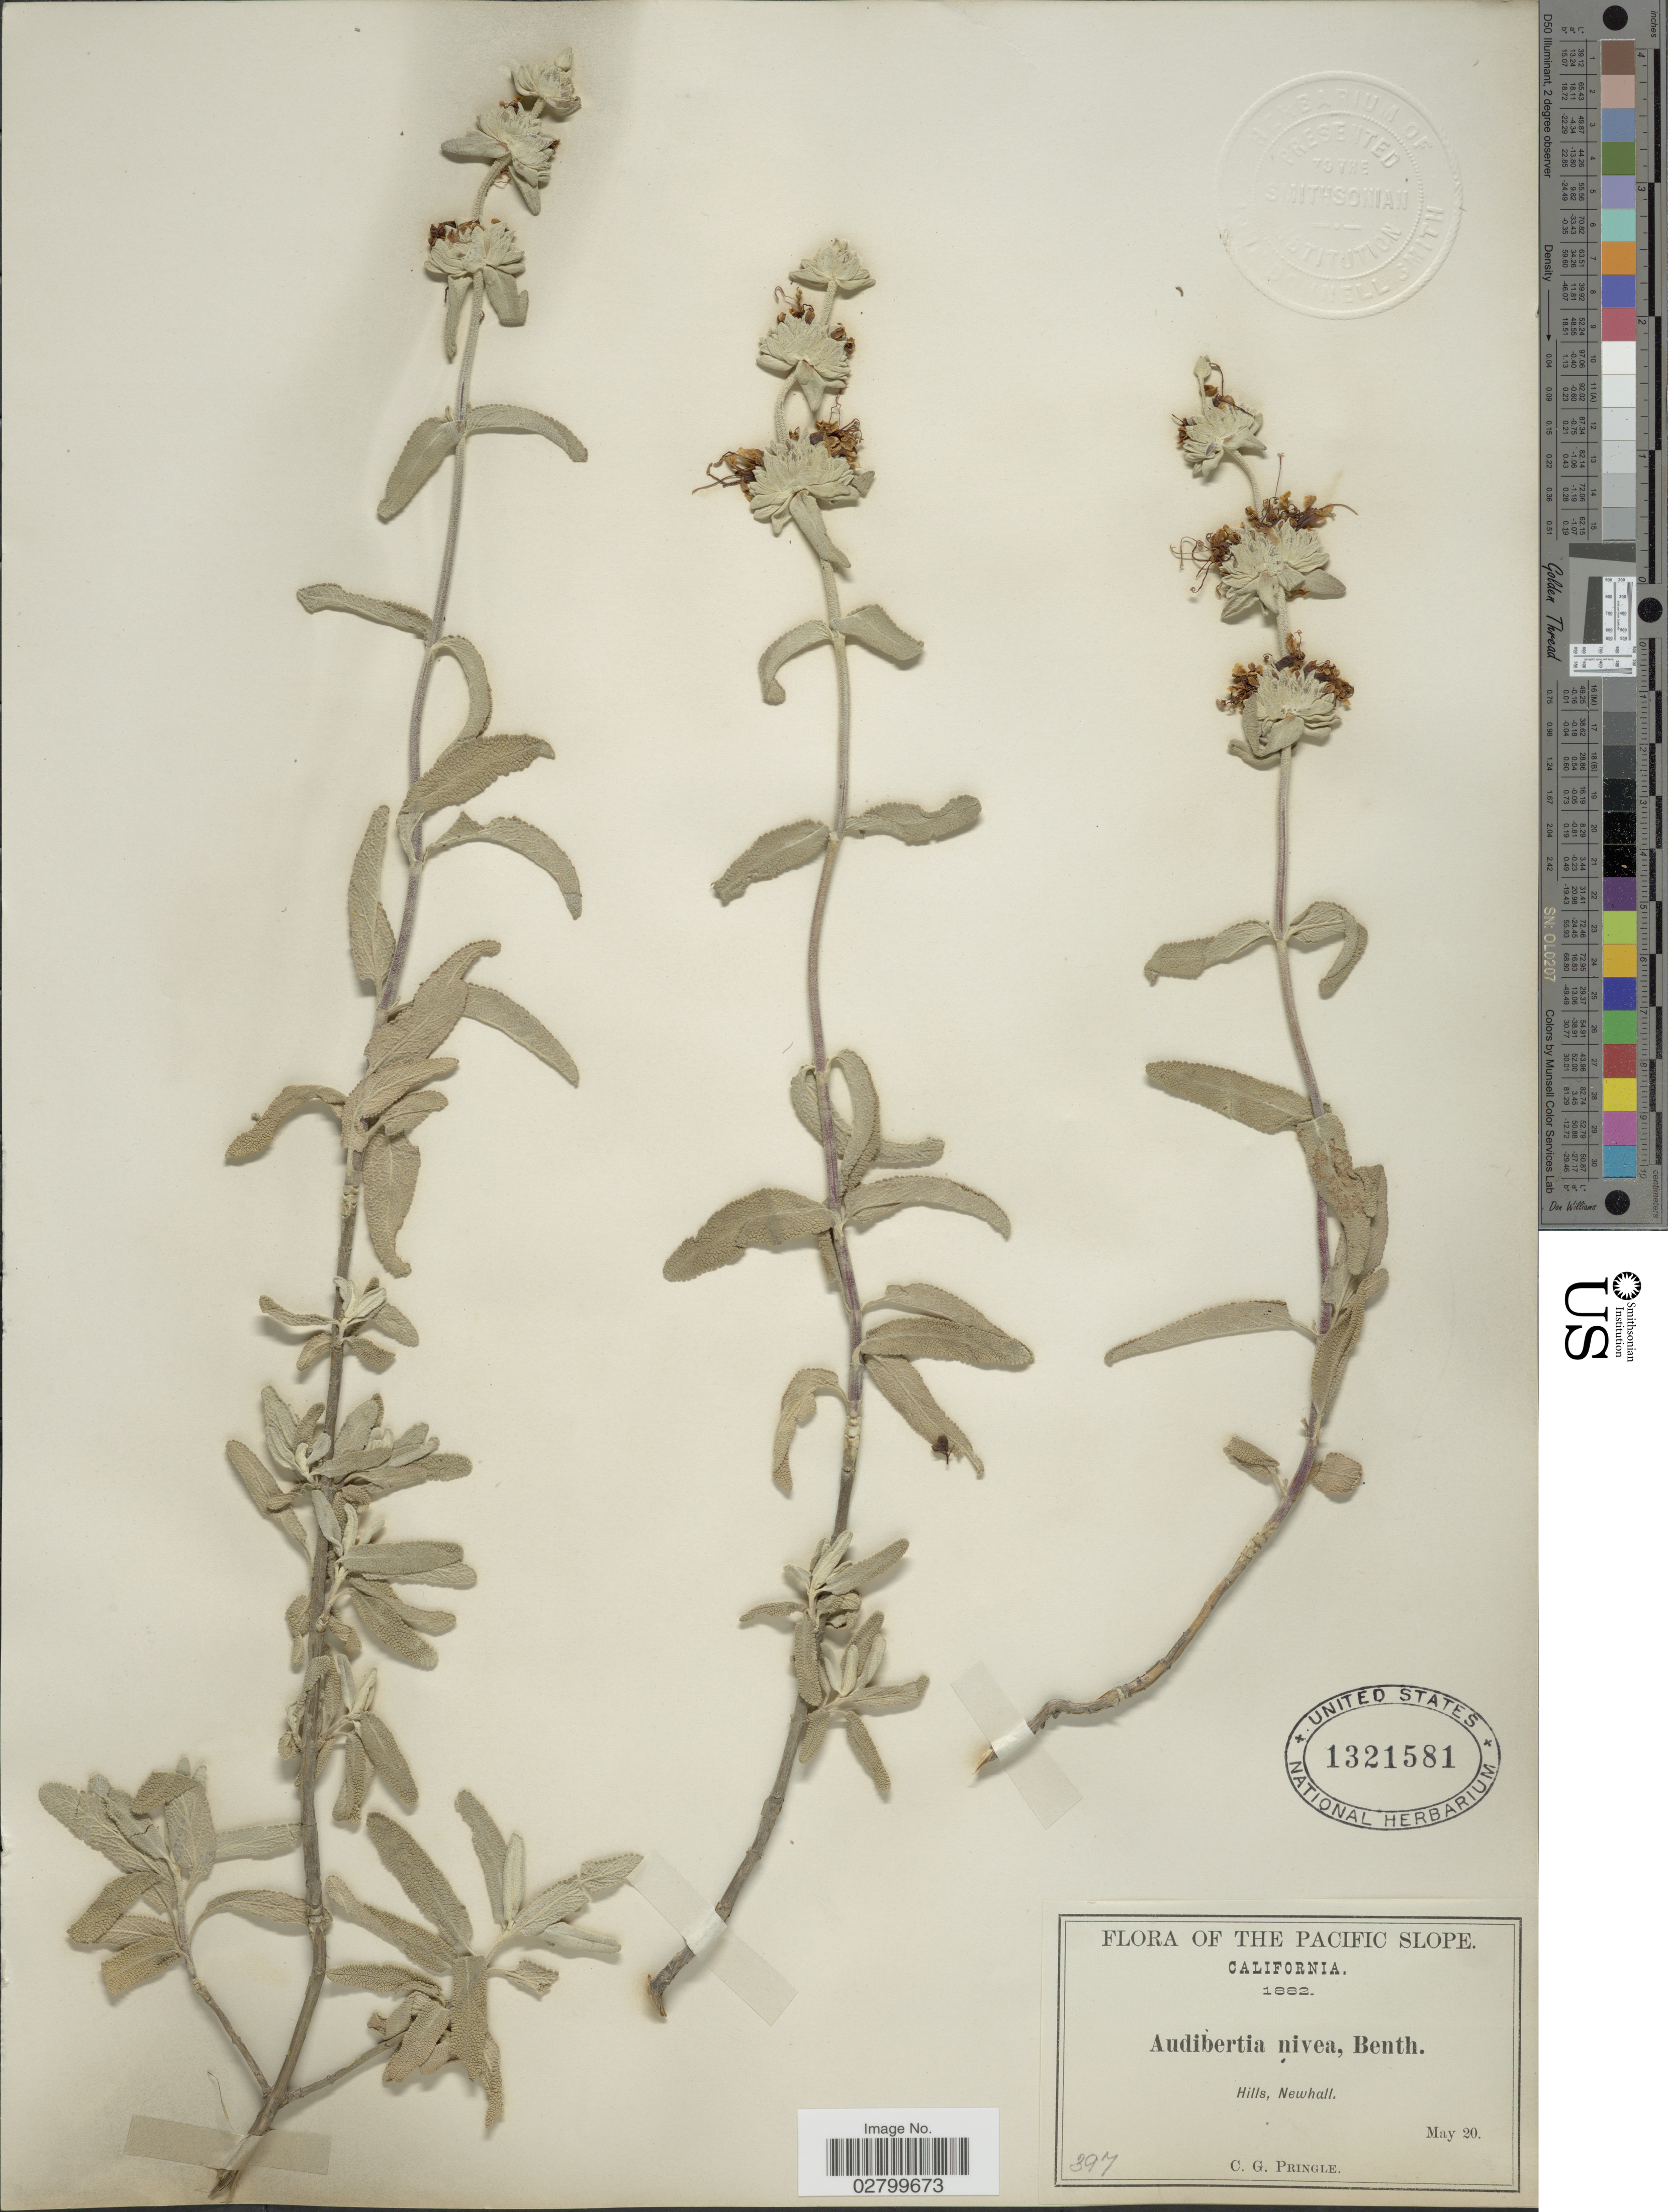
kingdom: Plantae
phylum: Tracheophyta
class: Magnoliopsida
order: Lamiales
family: Lamiaceae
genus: Salvia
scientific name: Salvia leucophylla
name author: Greene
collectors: C. G. Pringle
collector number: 397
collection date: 1882-05-20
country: United States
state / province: California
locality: Pacific Slope. Hills, Newhall.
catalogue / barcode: US 1321581